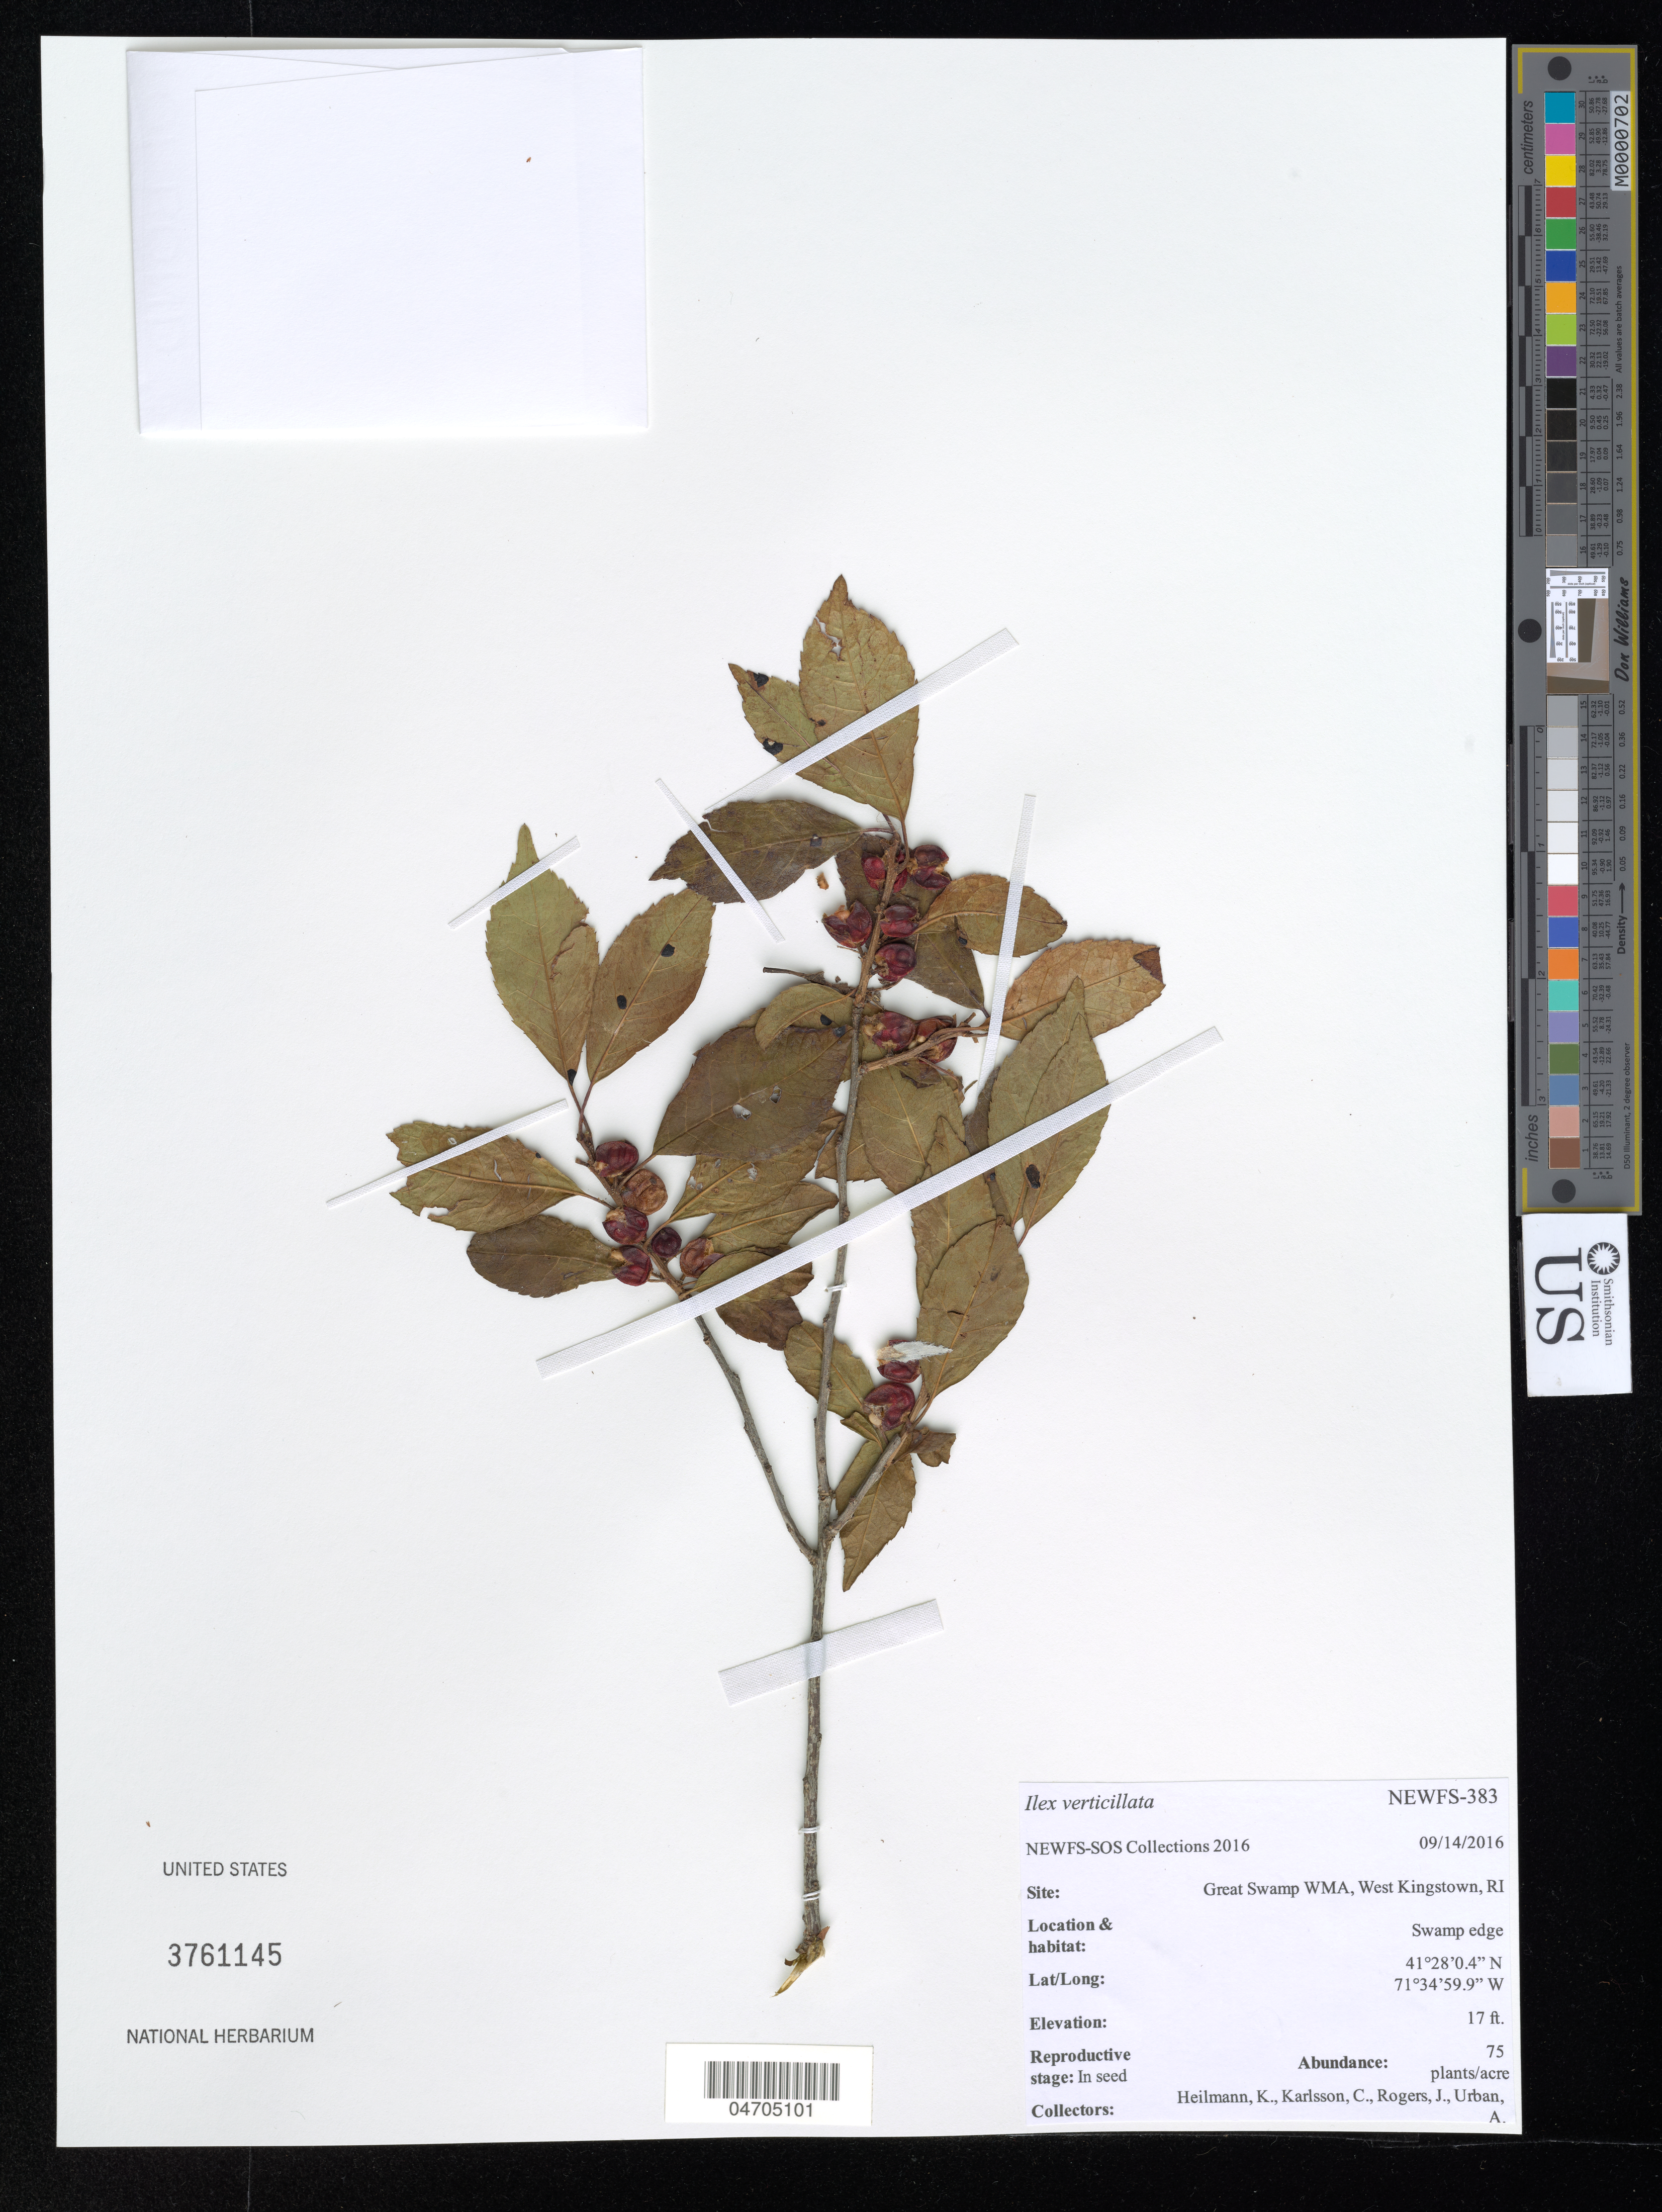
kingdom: Plantae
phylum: Tracheophyta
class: Magnoliopsida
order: Aquifoliales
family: Aquifoliaceae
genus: Ilex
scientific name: Ilex verticillata var. tenuifolia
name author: (Torr.) S. Watson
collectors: K. Heilmann, C. Karlsson, J. Rogers & A. Urban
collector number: NEWFS-383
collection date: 2016-09-14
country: United States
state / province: Rhode Island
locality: Great Swamp WMA, West Kingstown.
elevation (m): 5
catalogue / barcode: US 3761145